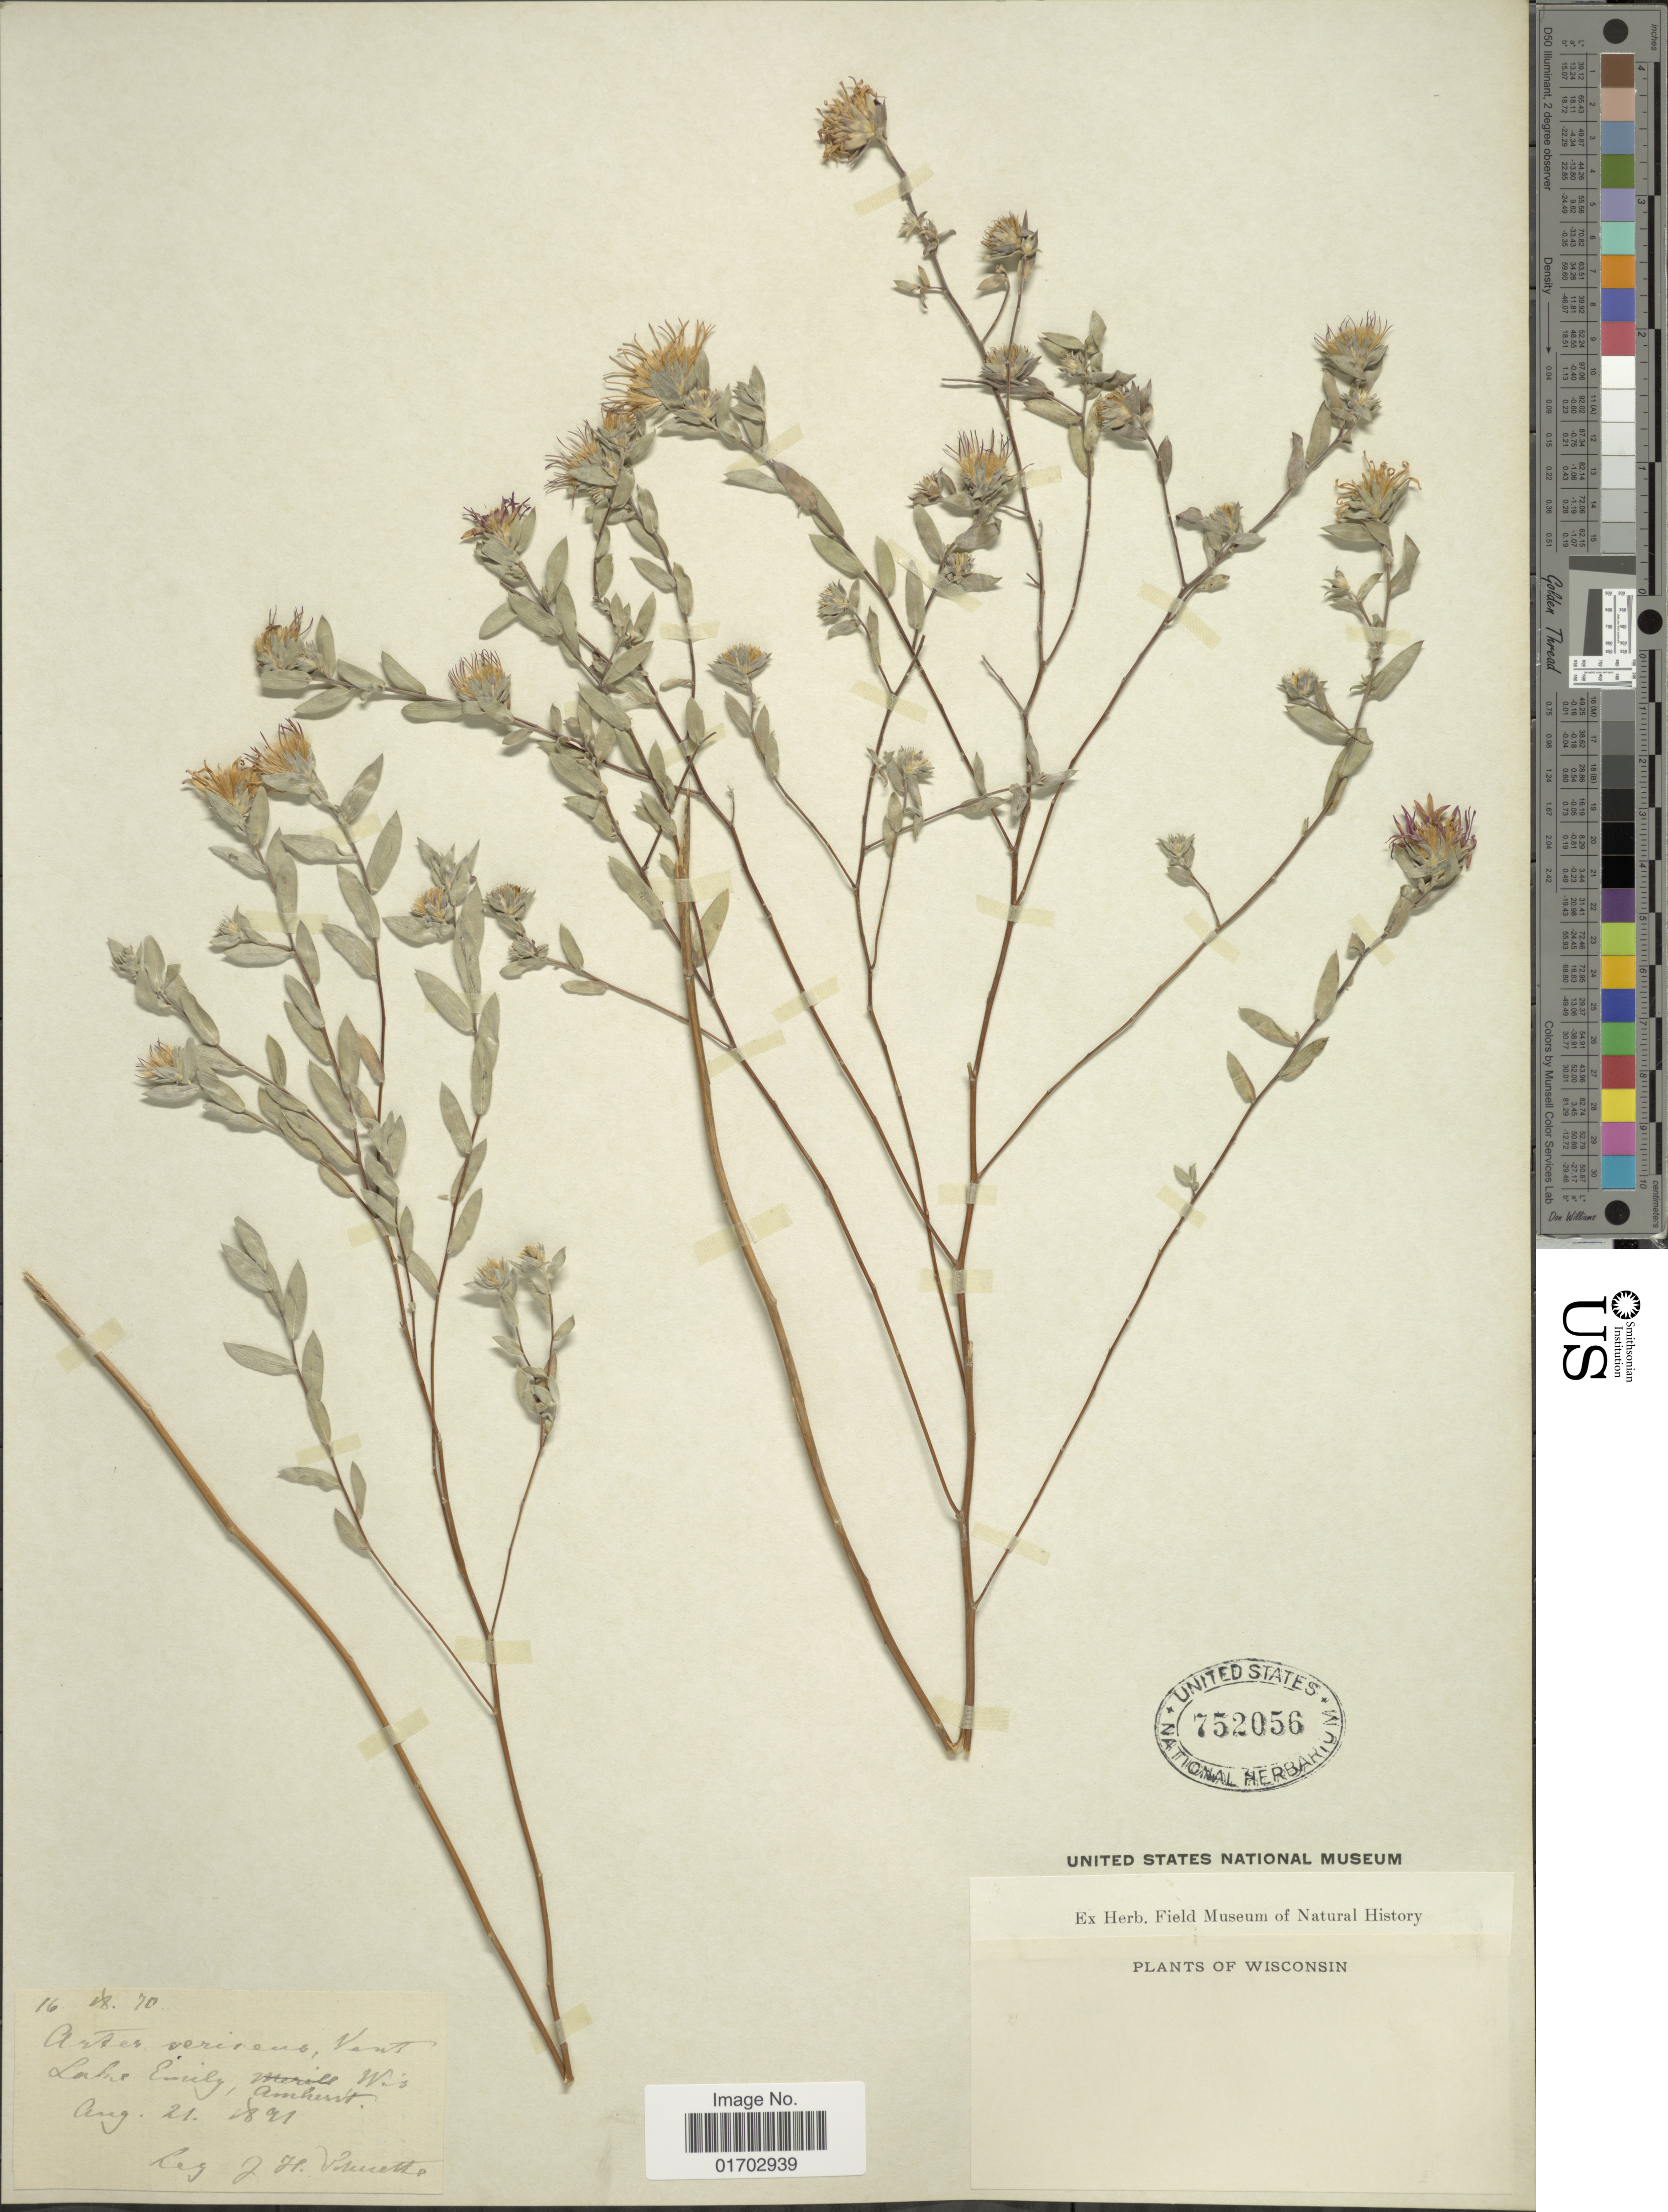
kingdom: Plantae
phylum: Tracheophyta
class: Magnoliopsida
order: Asterales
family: Asteraceae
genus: Symphyotrichum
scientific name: Symphyotrichum sericeum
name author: (Vent.) G.L. Nesom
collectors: J. H. Schuette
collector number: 161870*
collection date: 1891-08-21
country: United States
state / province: Wisconsin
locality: Lake Emily, Amhurst.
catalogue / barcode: US 752056